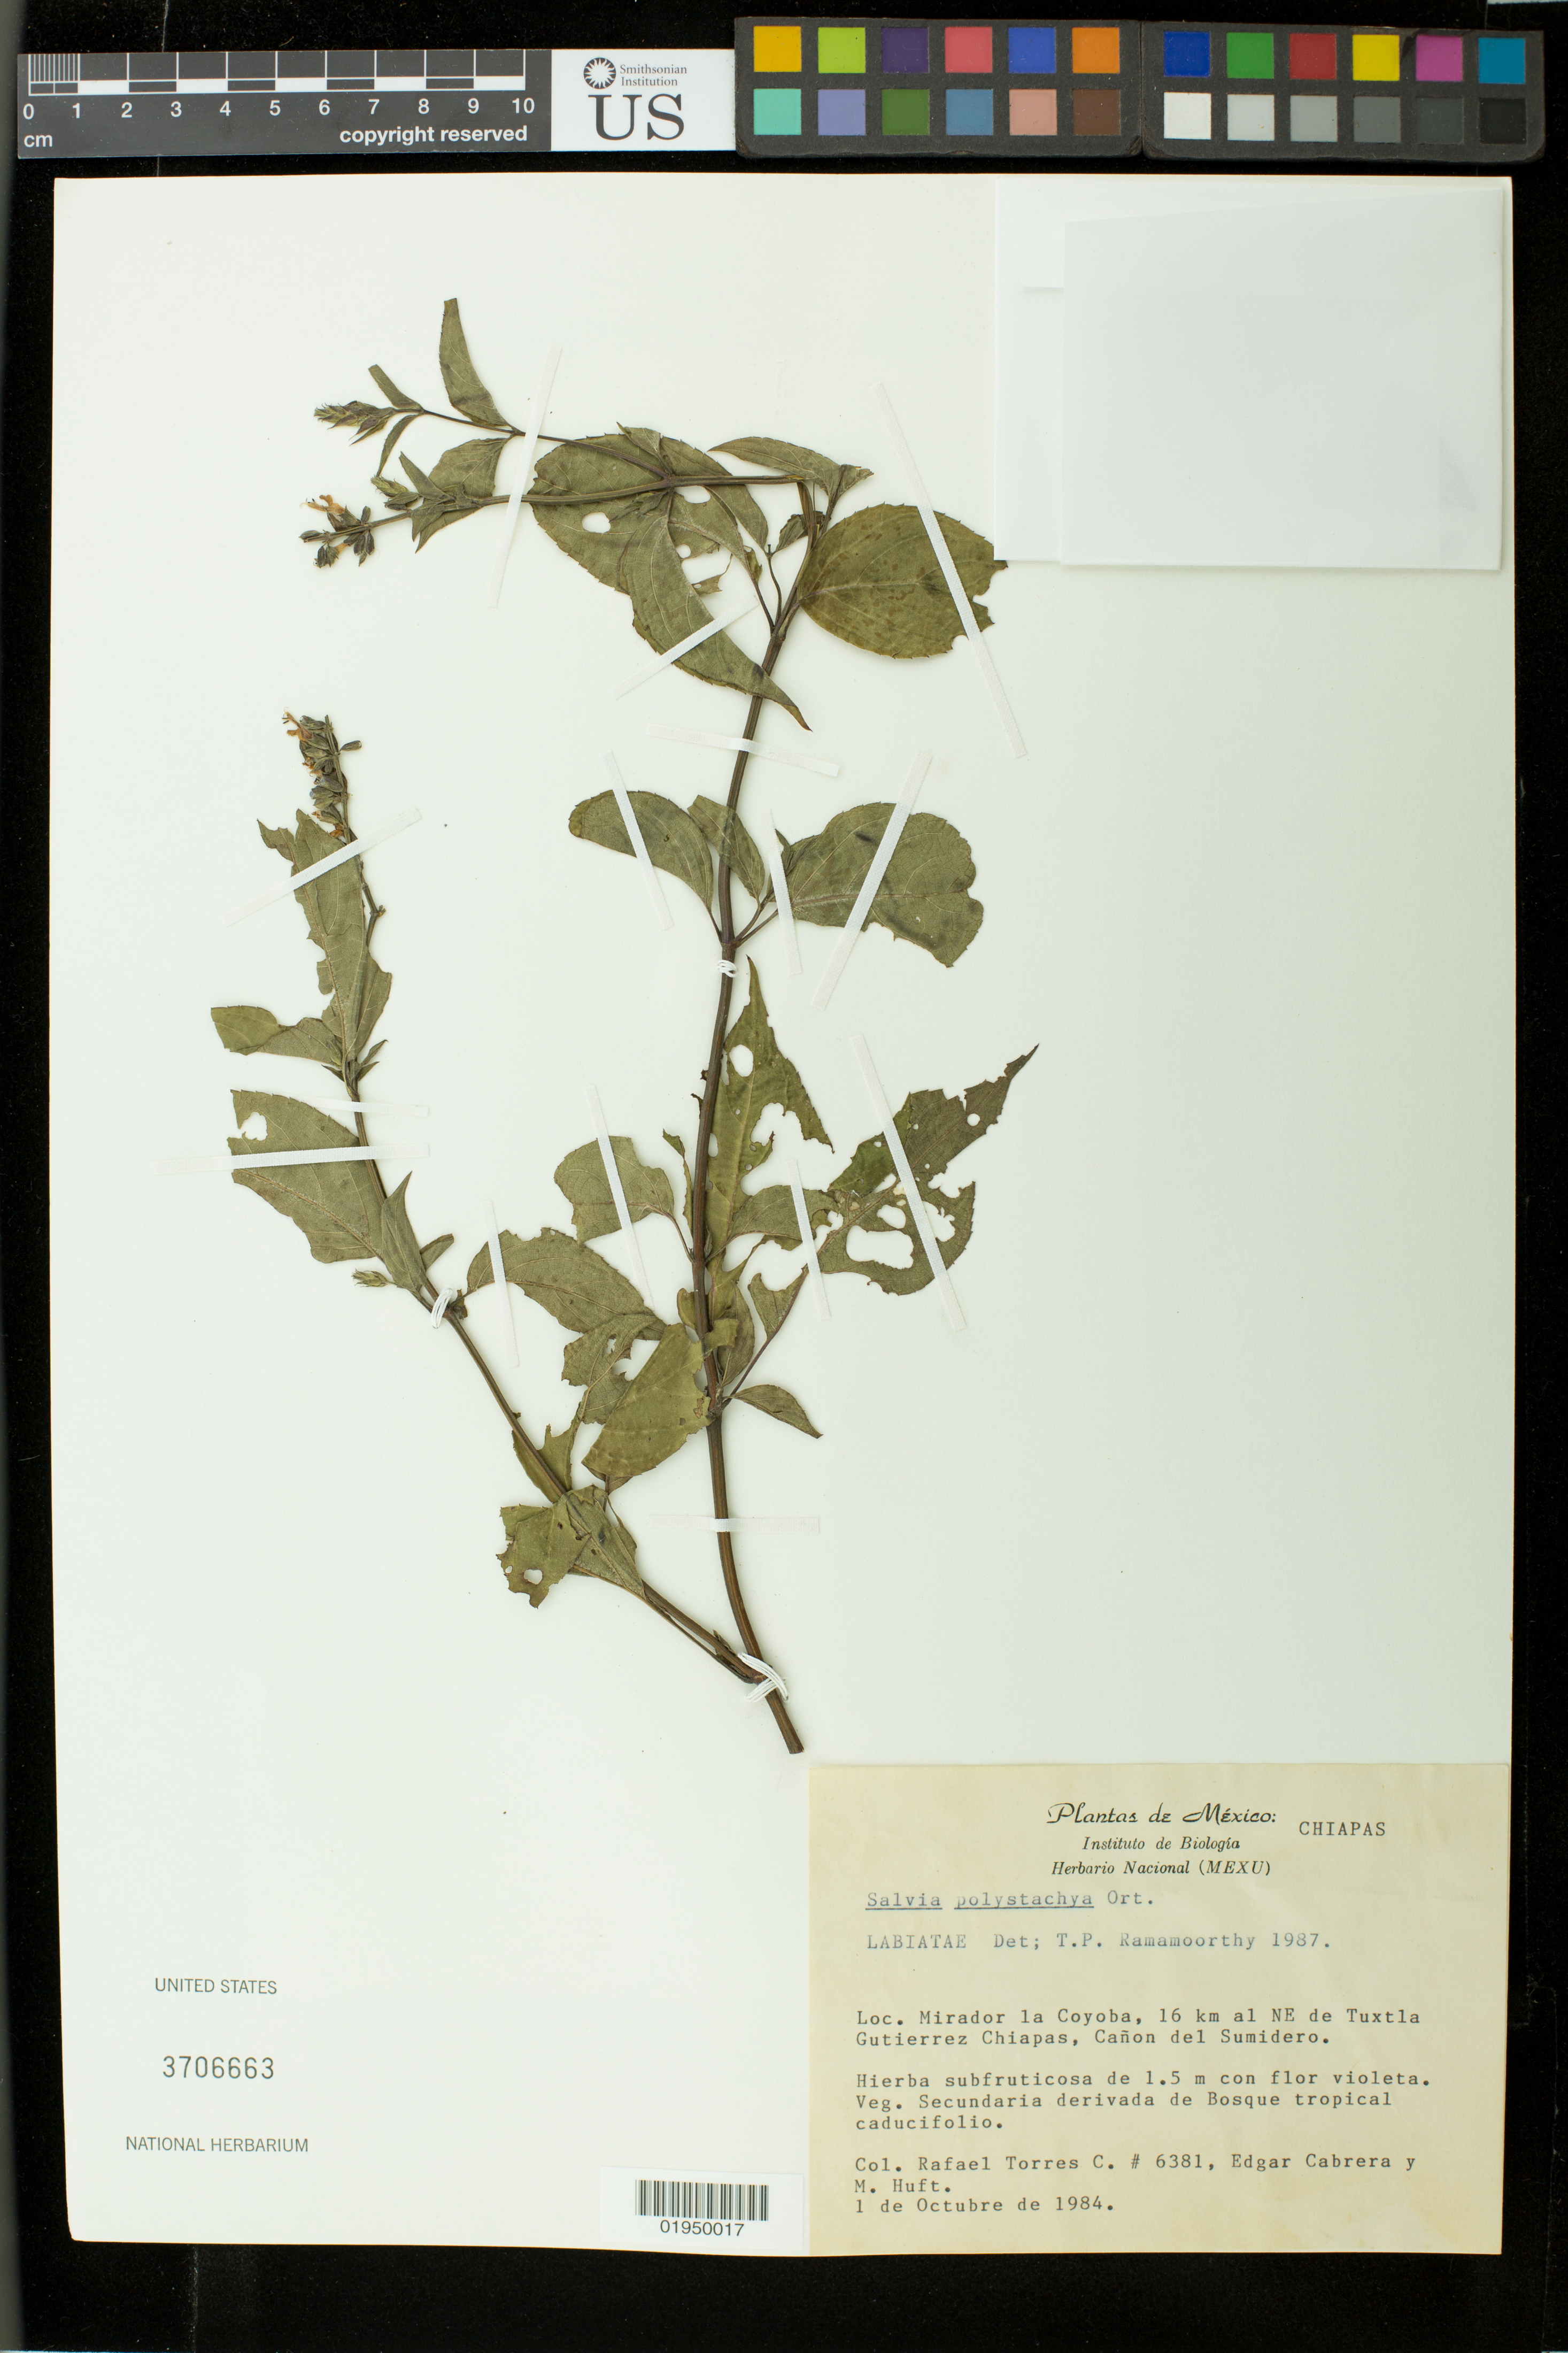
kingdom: Plantae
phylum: Tracheophyta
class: Magnoliopsida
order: Lamiales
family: Lamiaceae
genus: Salvia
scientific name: Salvia polystachya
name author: Cav.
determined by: Ramamoorthy, T. P.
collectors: R. Torres C., E. Cabrera & M. J. Huft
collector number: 6381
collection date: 1984-10-01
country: Mexico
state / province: Chiapas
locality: Mirador la Coyoba, 16 km al NE de Tuxtla Gutierrez Chiapas, Canon del Sumidero.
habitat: Secundaria derivada de Bosque tropical caducifolia.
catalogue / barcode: US 3706663